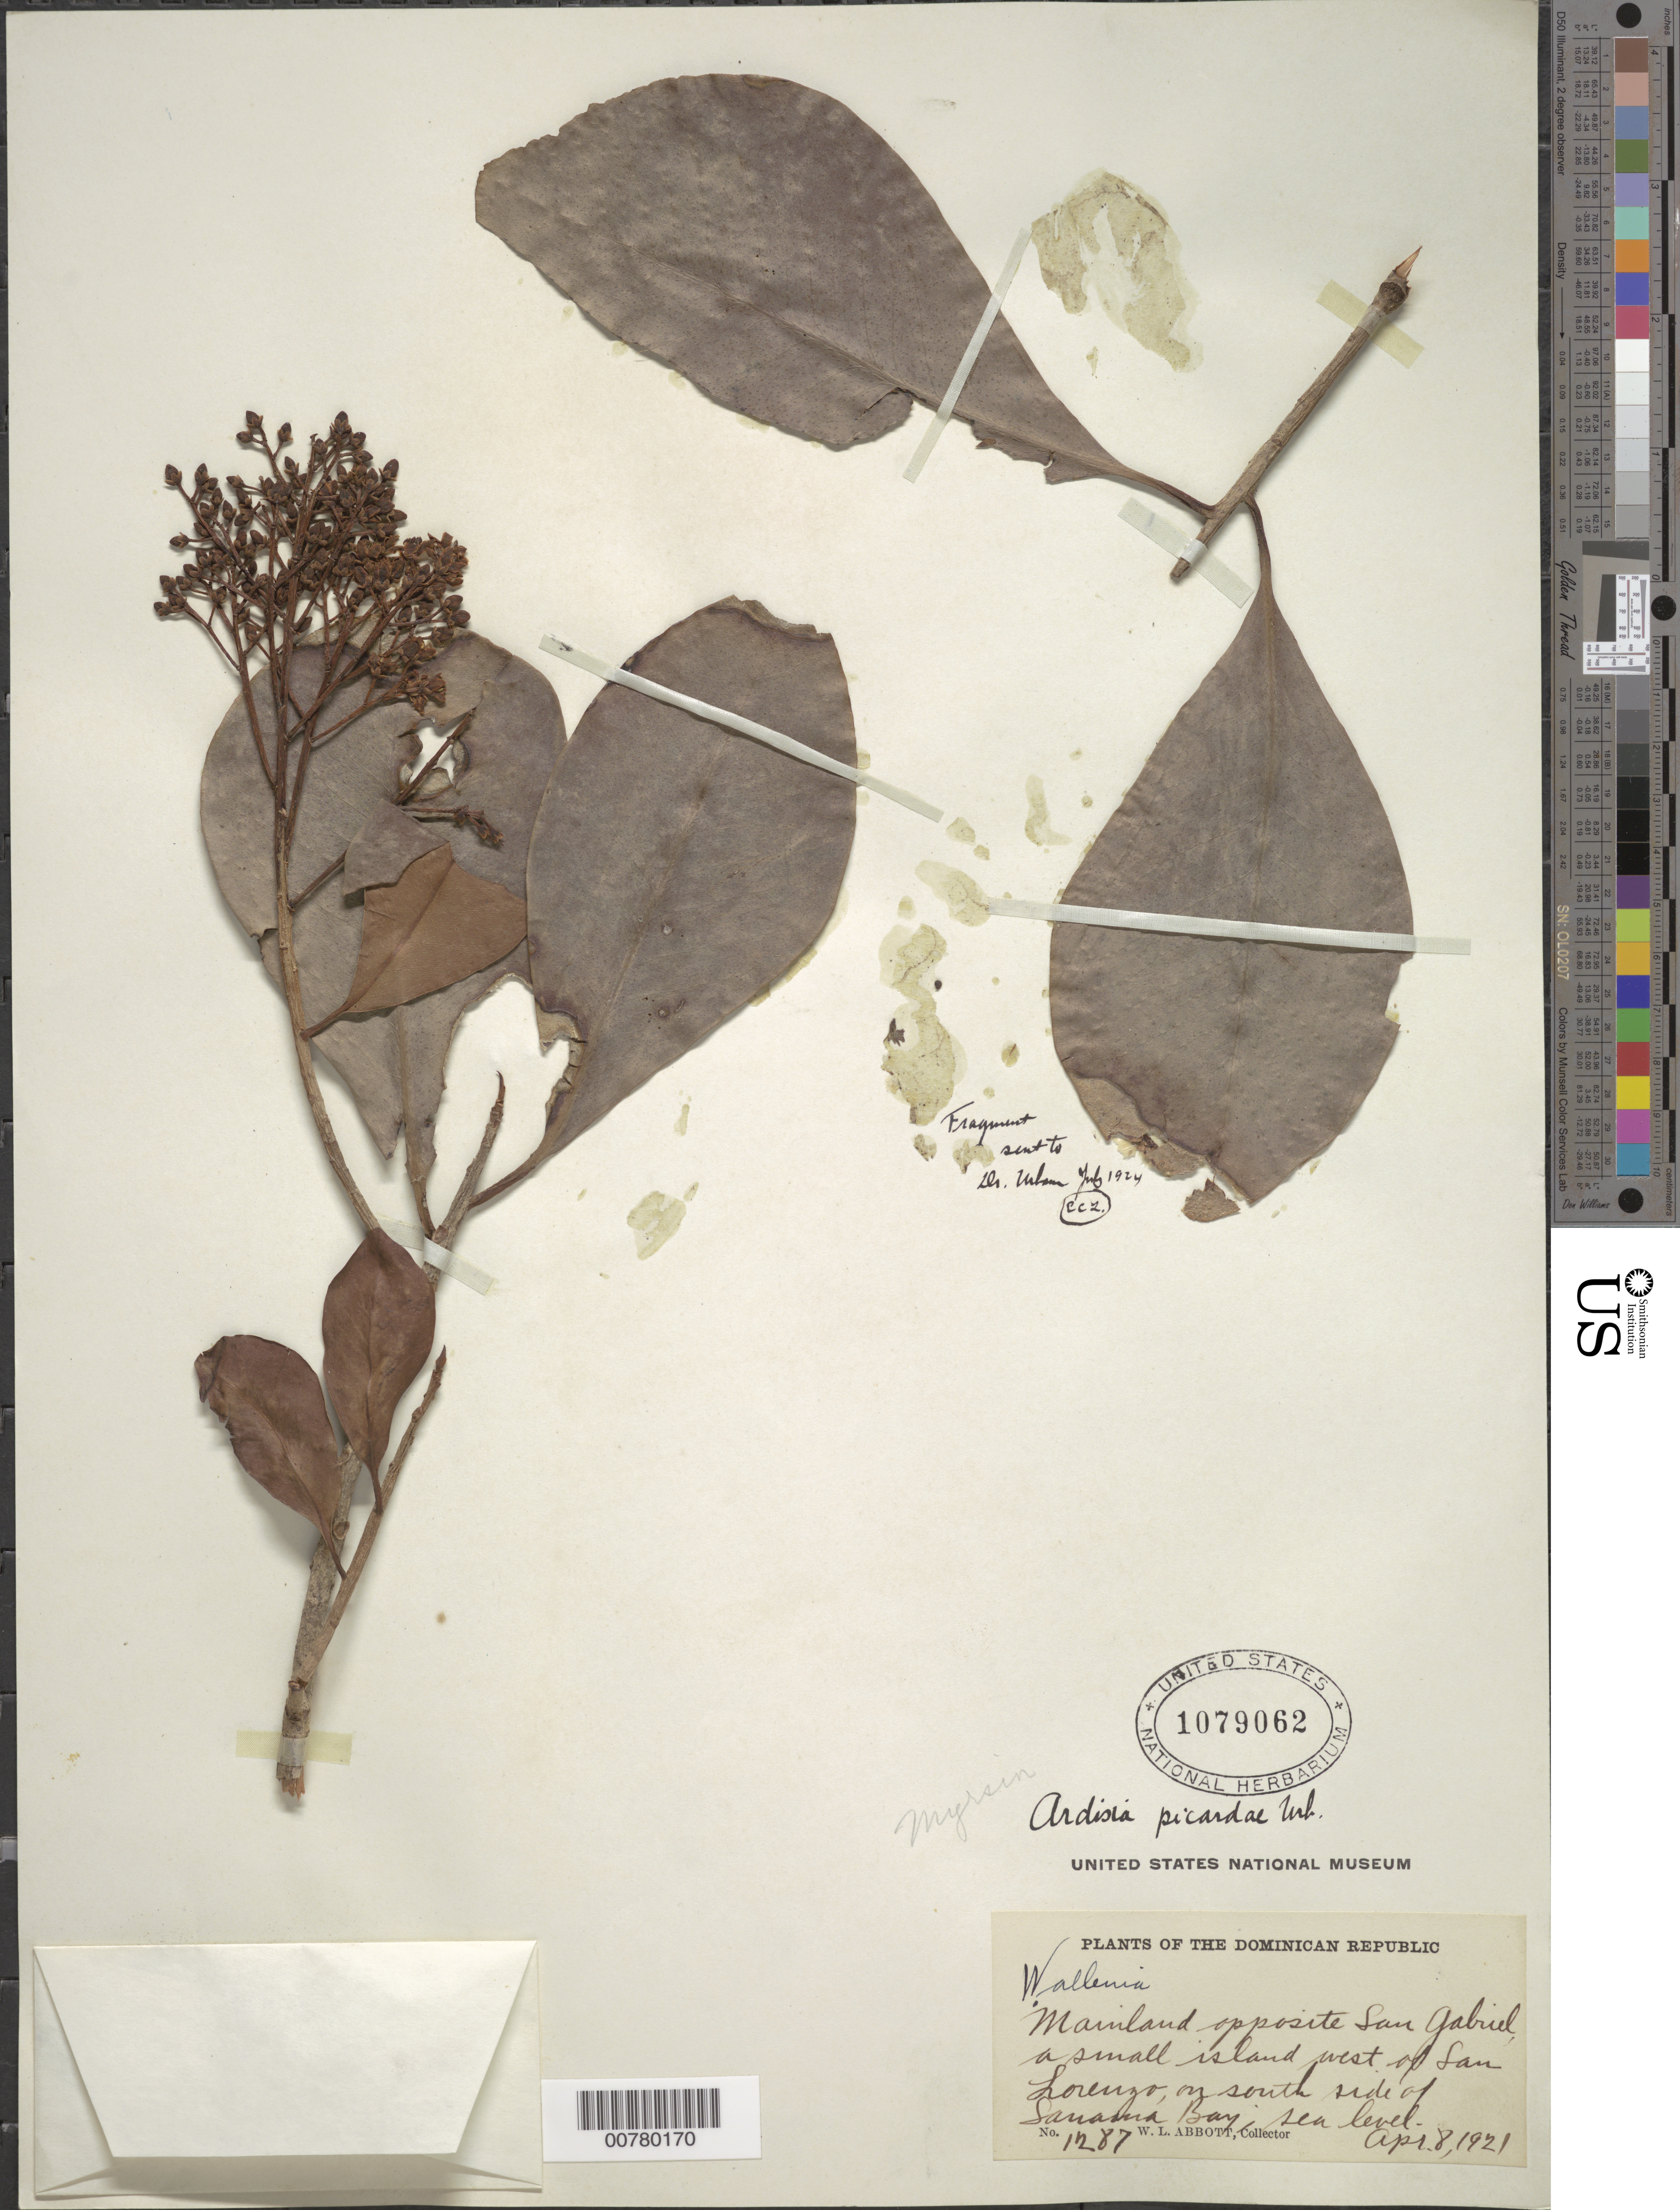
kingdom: Plantae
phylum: Tracheophyta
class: Magnoliopsida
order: Ericales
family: Primulaceae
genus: Ardisia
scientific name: Ardisia picardae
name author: Urb.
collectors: W. L. Abbott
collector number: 1287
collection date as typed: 08 Apr 1910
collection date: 1910-04-08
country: Dominican Republic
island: Hispaniola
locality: Mainland opposite San Gabriel, a small island west of San Lorenzo, on south side of Samaná Bay.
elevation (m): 0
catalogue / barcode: US 1079062